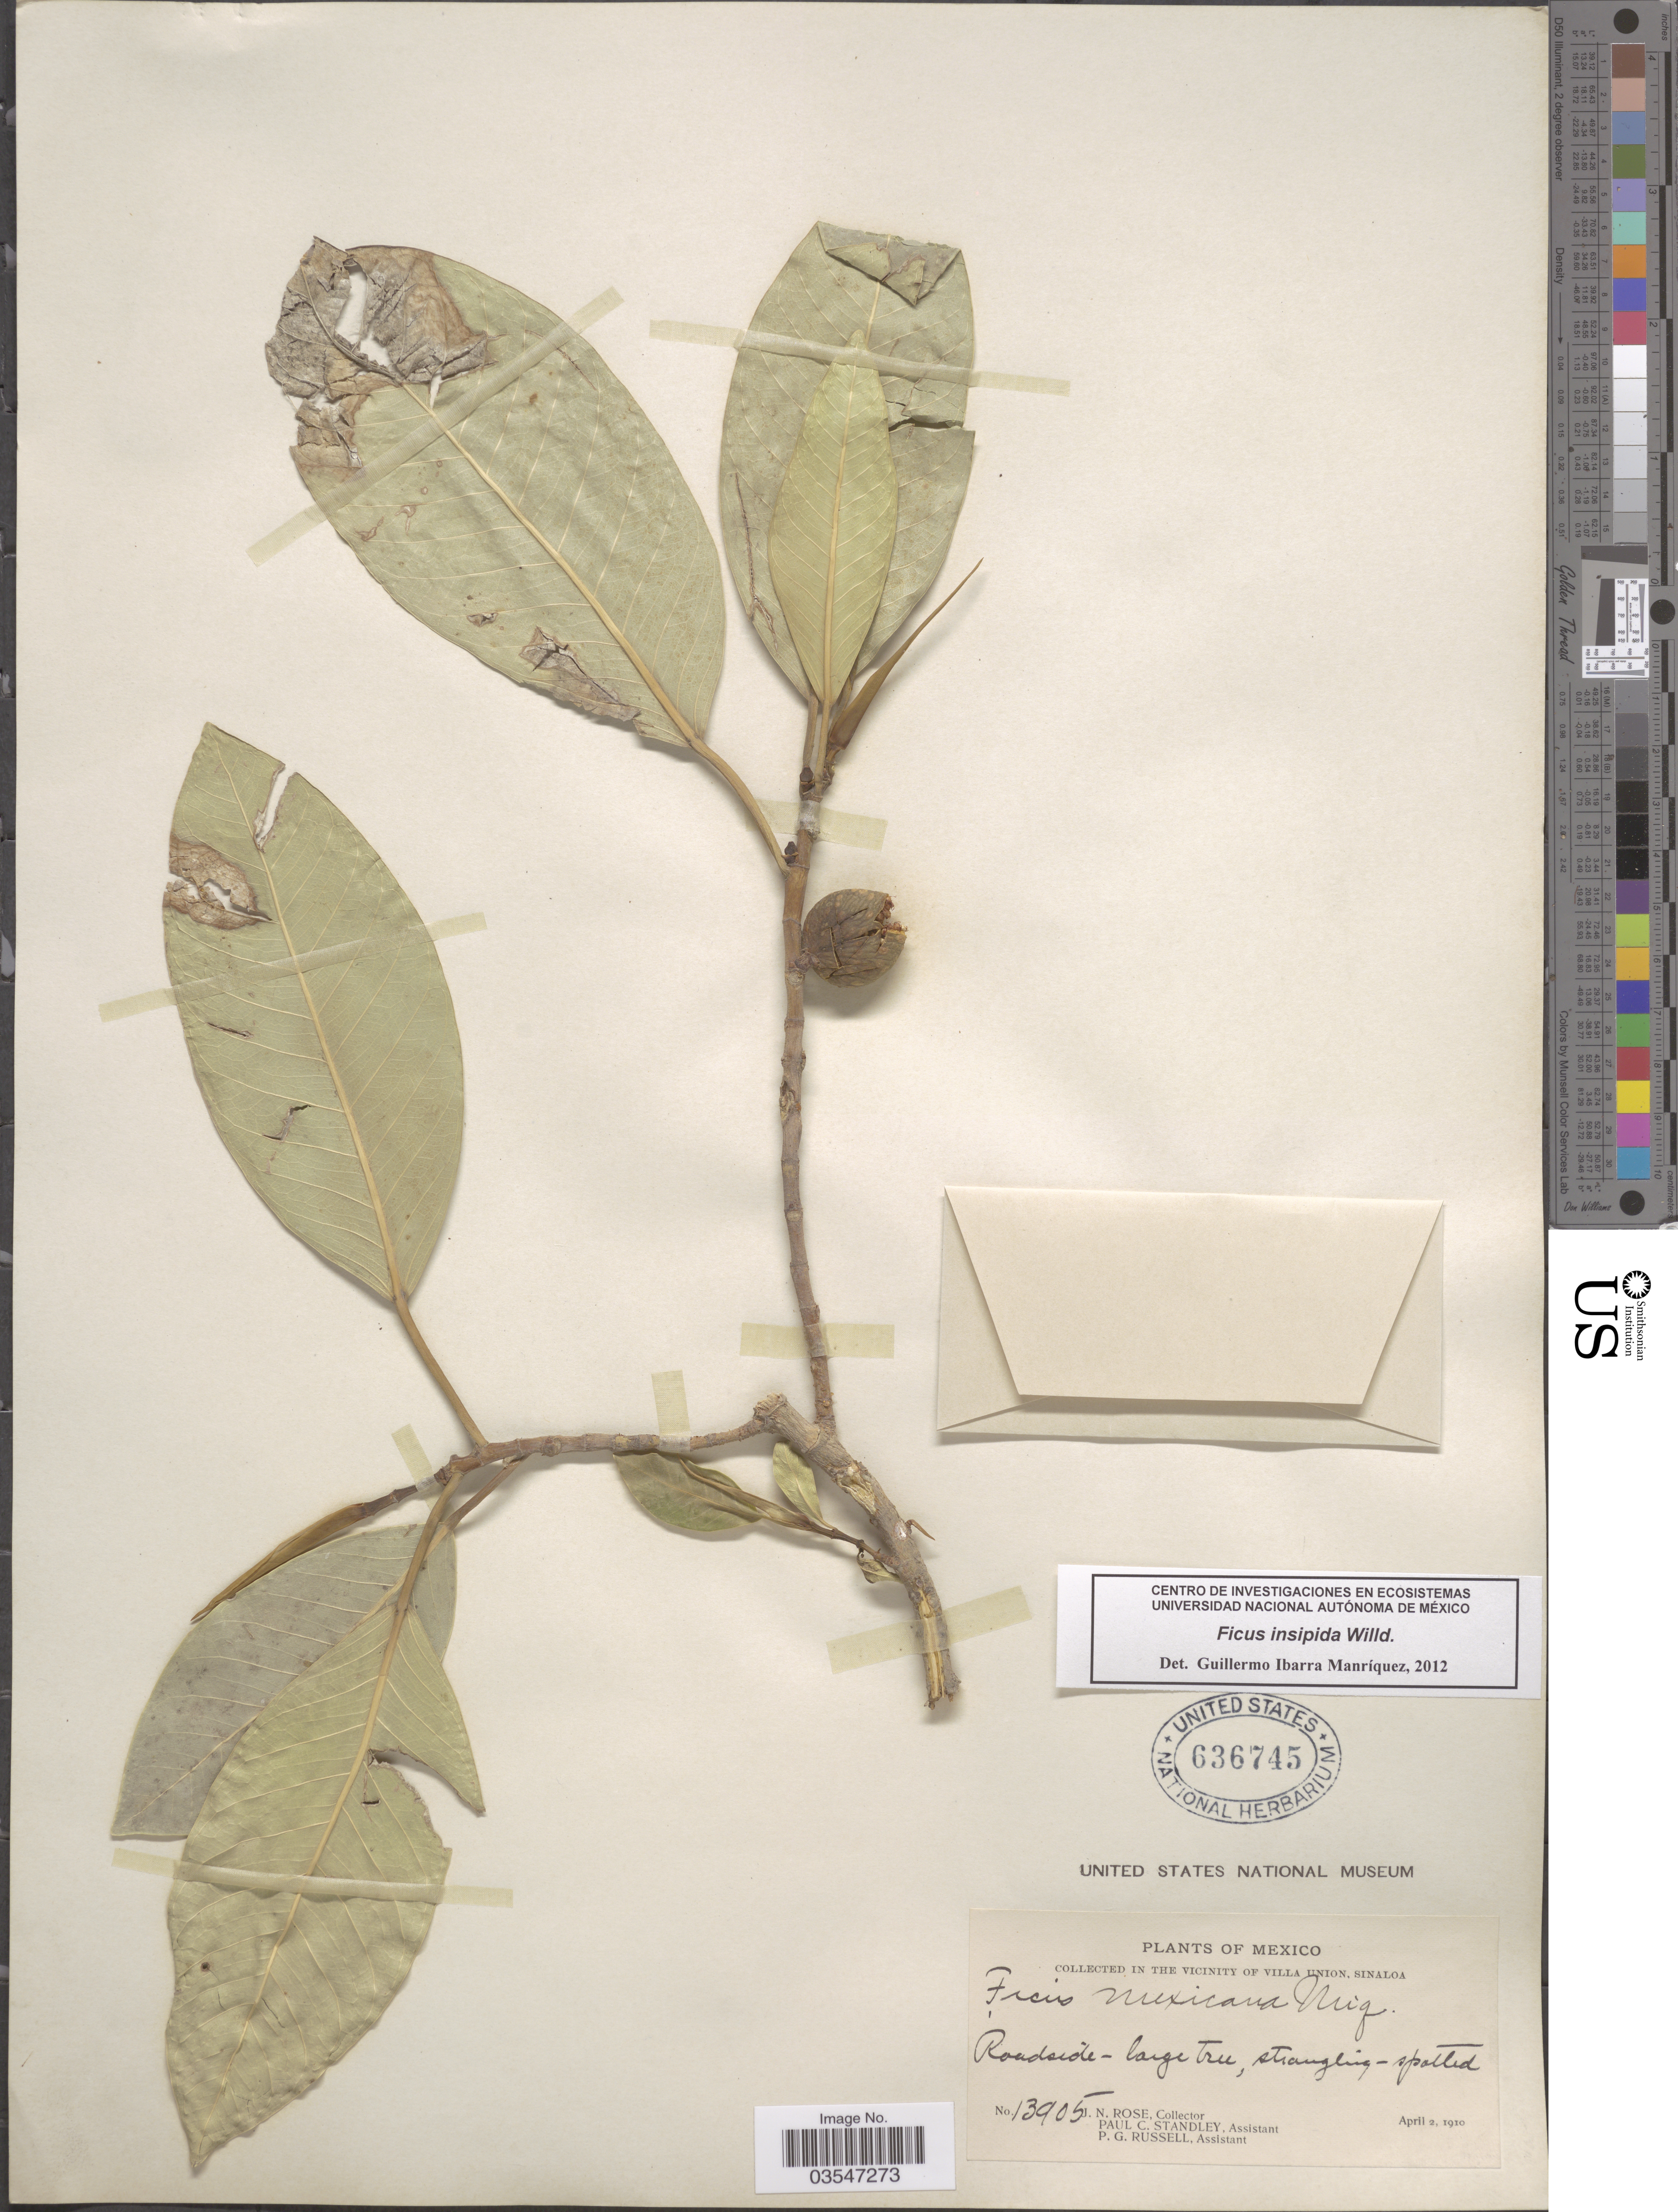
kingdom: Plantae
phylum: Tracheophyta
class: Magnoliopsida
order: Rosales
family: Moraceae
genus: Ficus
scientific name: Ficus insipida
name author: Willd.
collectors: J. N. Rose, P. C. Standley & P. G. Russell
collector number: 13905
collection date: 1910-04-02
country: Mexico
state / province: Sinaloa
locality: Vicinity of Villa Union.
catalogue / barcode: US 636745